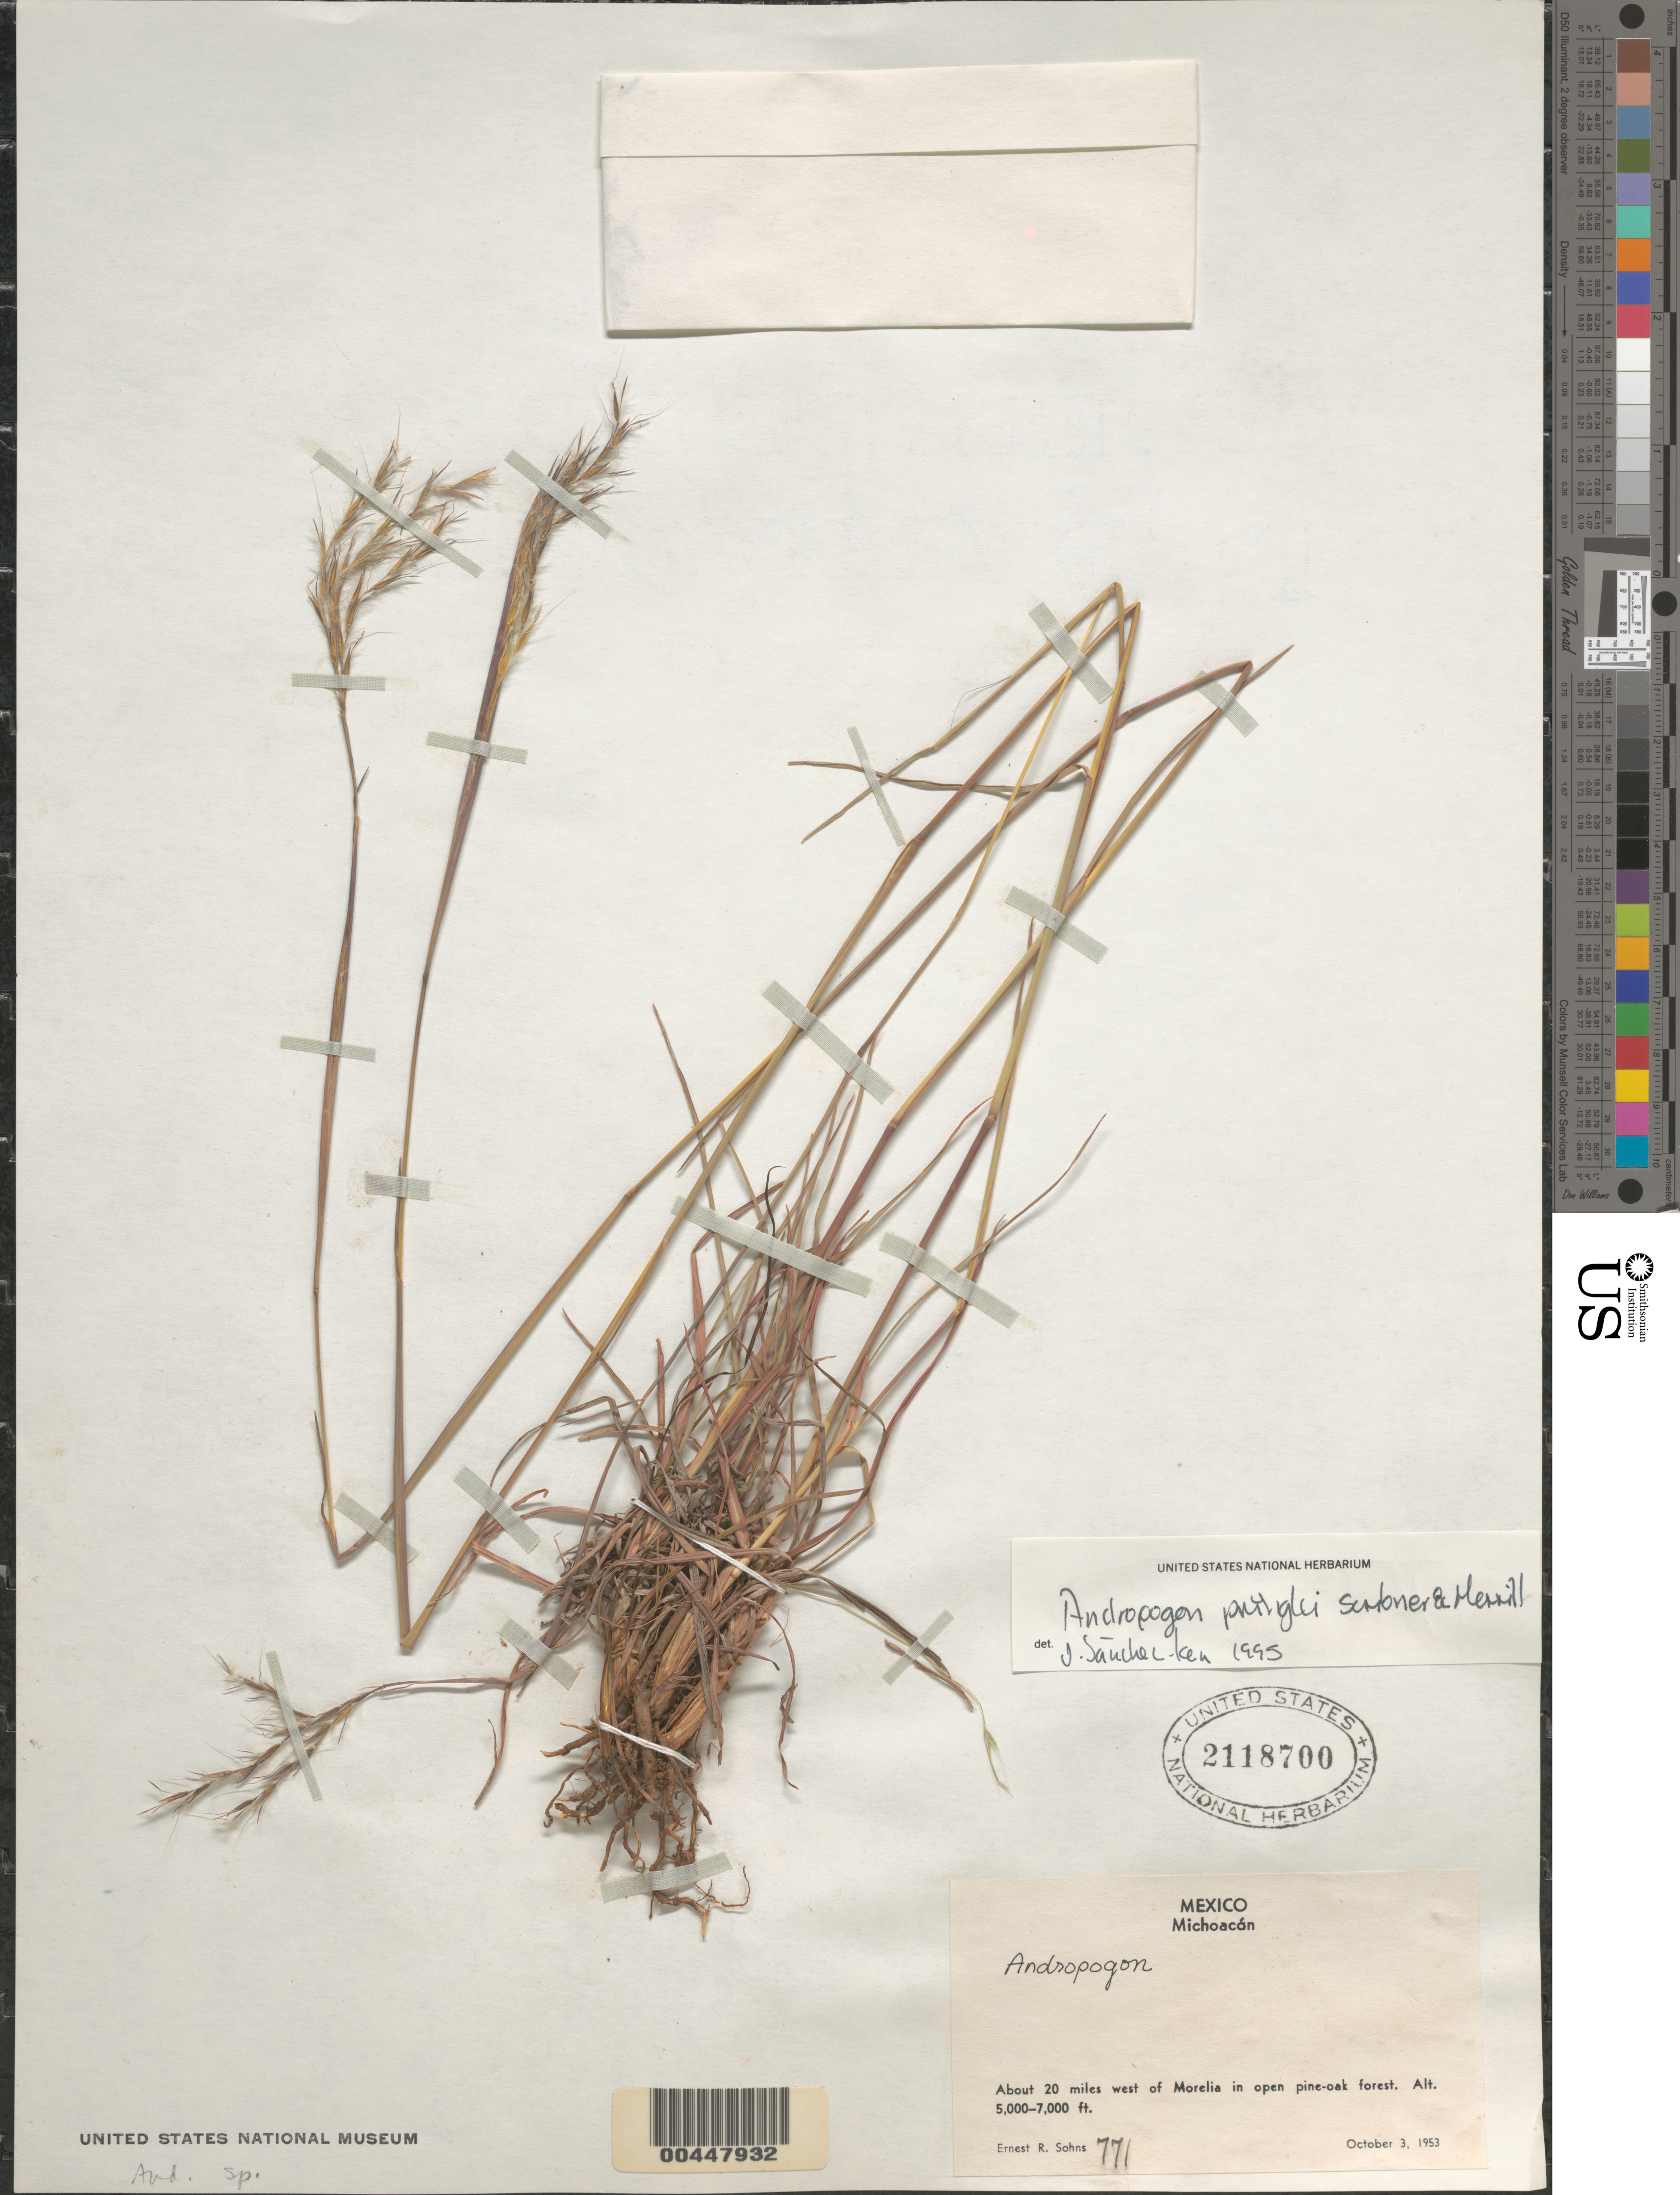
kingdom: Plantae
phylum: Tracheophyta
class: Liliopsida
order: Poales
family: Poaceae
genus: Andropogon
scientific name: Andropogon pringlei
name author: Scribn. & Merr.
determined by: Sánchez-Ken, J. G.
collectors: E. R. Sohns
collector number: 771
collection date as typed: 3 Oct 1953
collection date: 1953-10-03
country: Mexico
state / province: Michoacán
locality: About 20 miles W of Morelia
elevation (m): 1524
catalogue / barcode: US 2118700